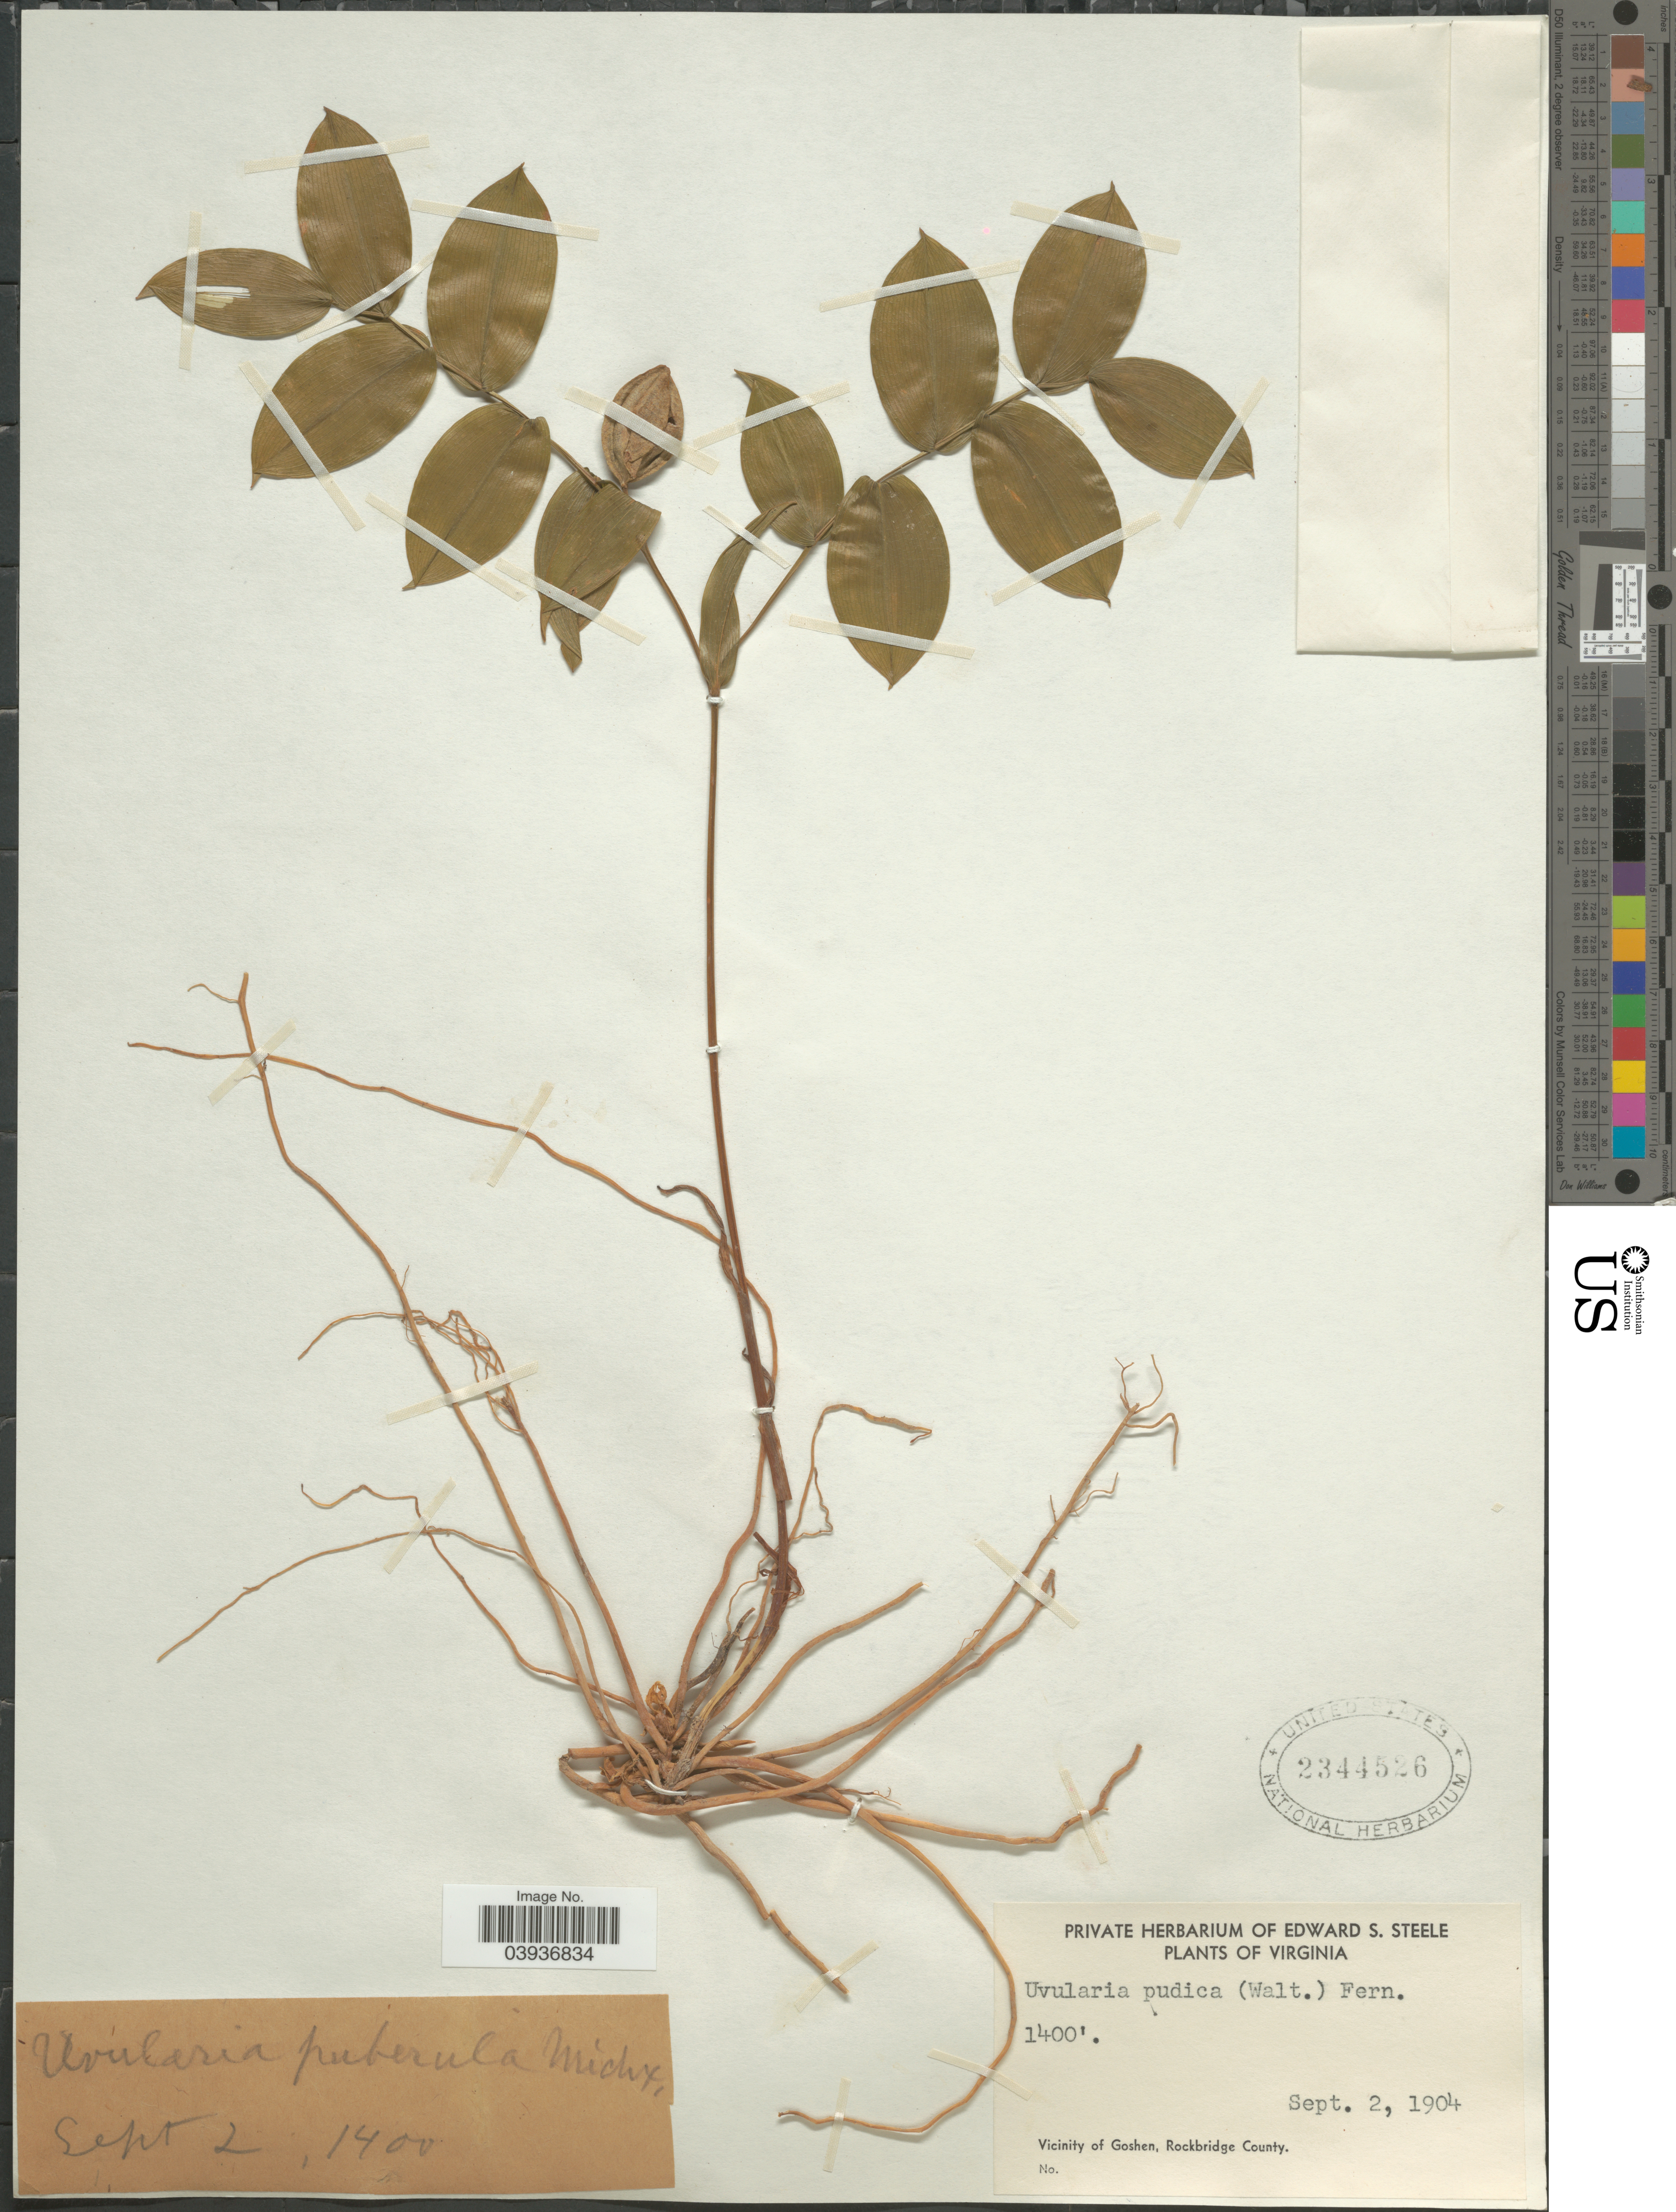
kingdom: Plantae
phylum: Tracheophyta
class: Liliopsida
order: Liliales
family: Colchicaceae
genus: Uvularia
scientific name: Uvularia caroliniana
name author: (J.F. Gmel.) Wilbur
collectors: E. Steele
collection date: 1904-09-02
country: United States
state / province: Virginia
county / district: Rockbridge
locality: Vicinity of Goshen, Rockbridge County.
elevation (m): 427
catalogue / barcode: US 2344526